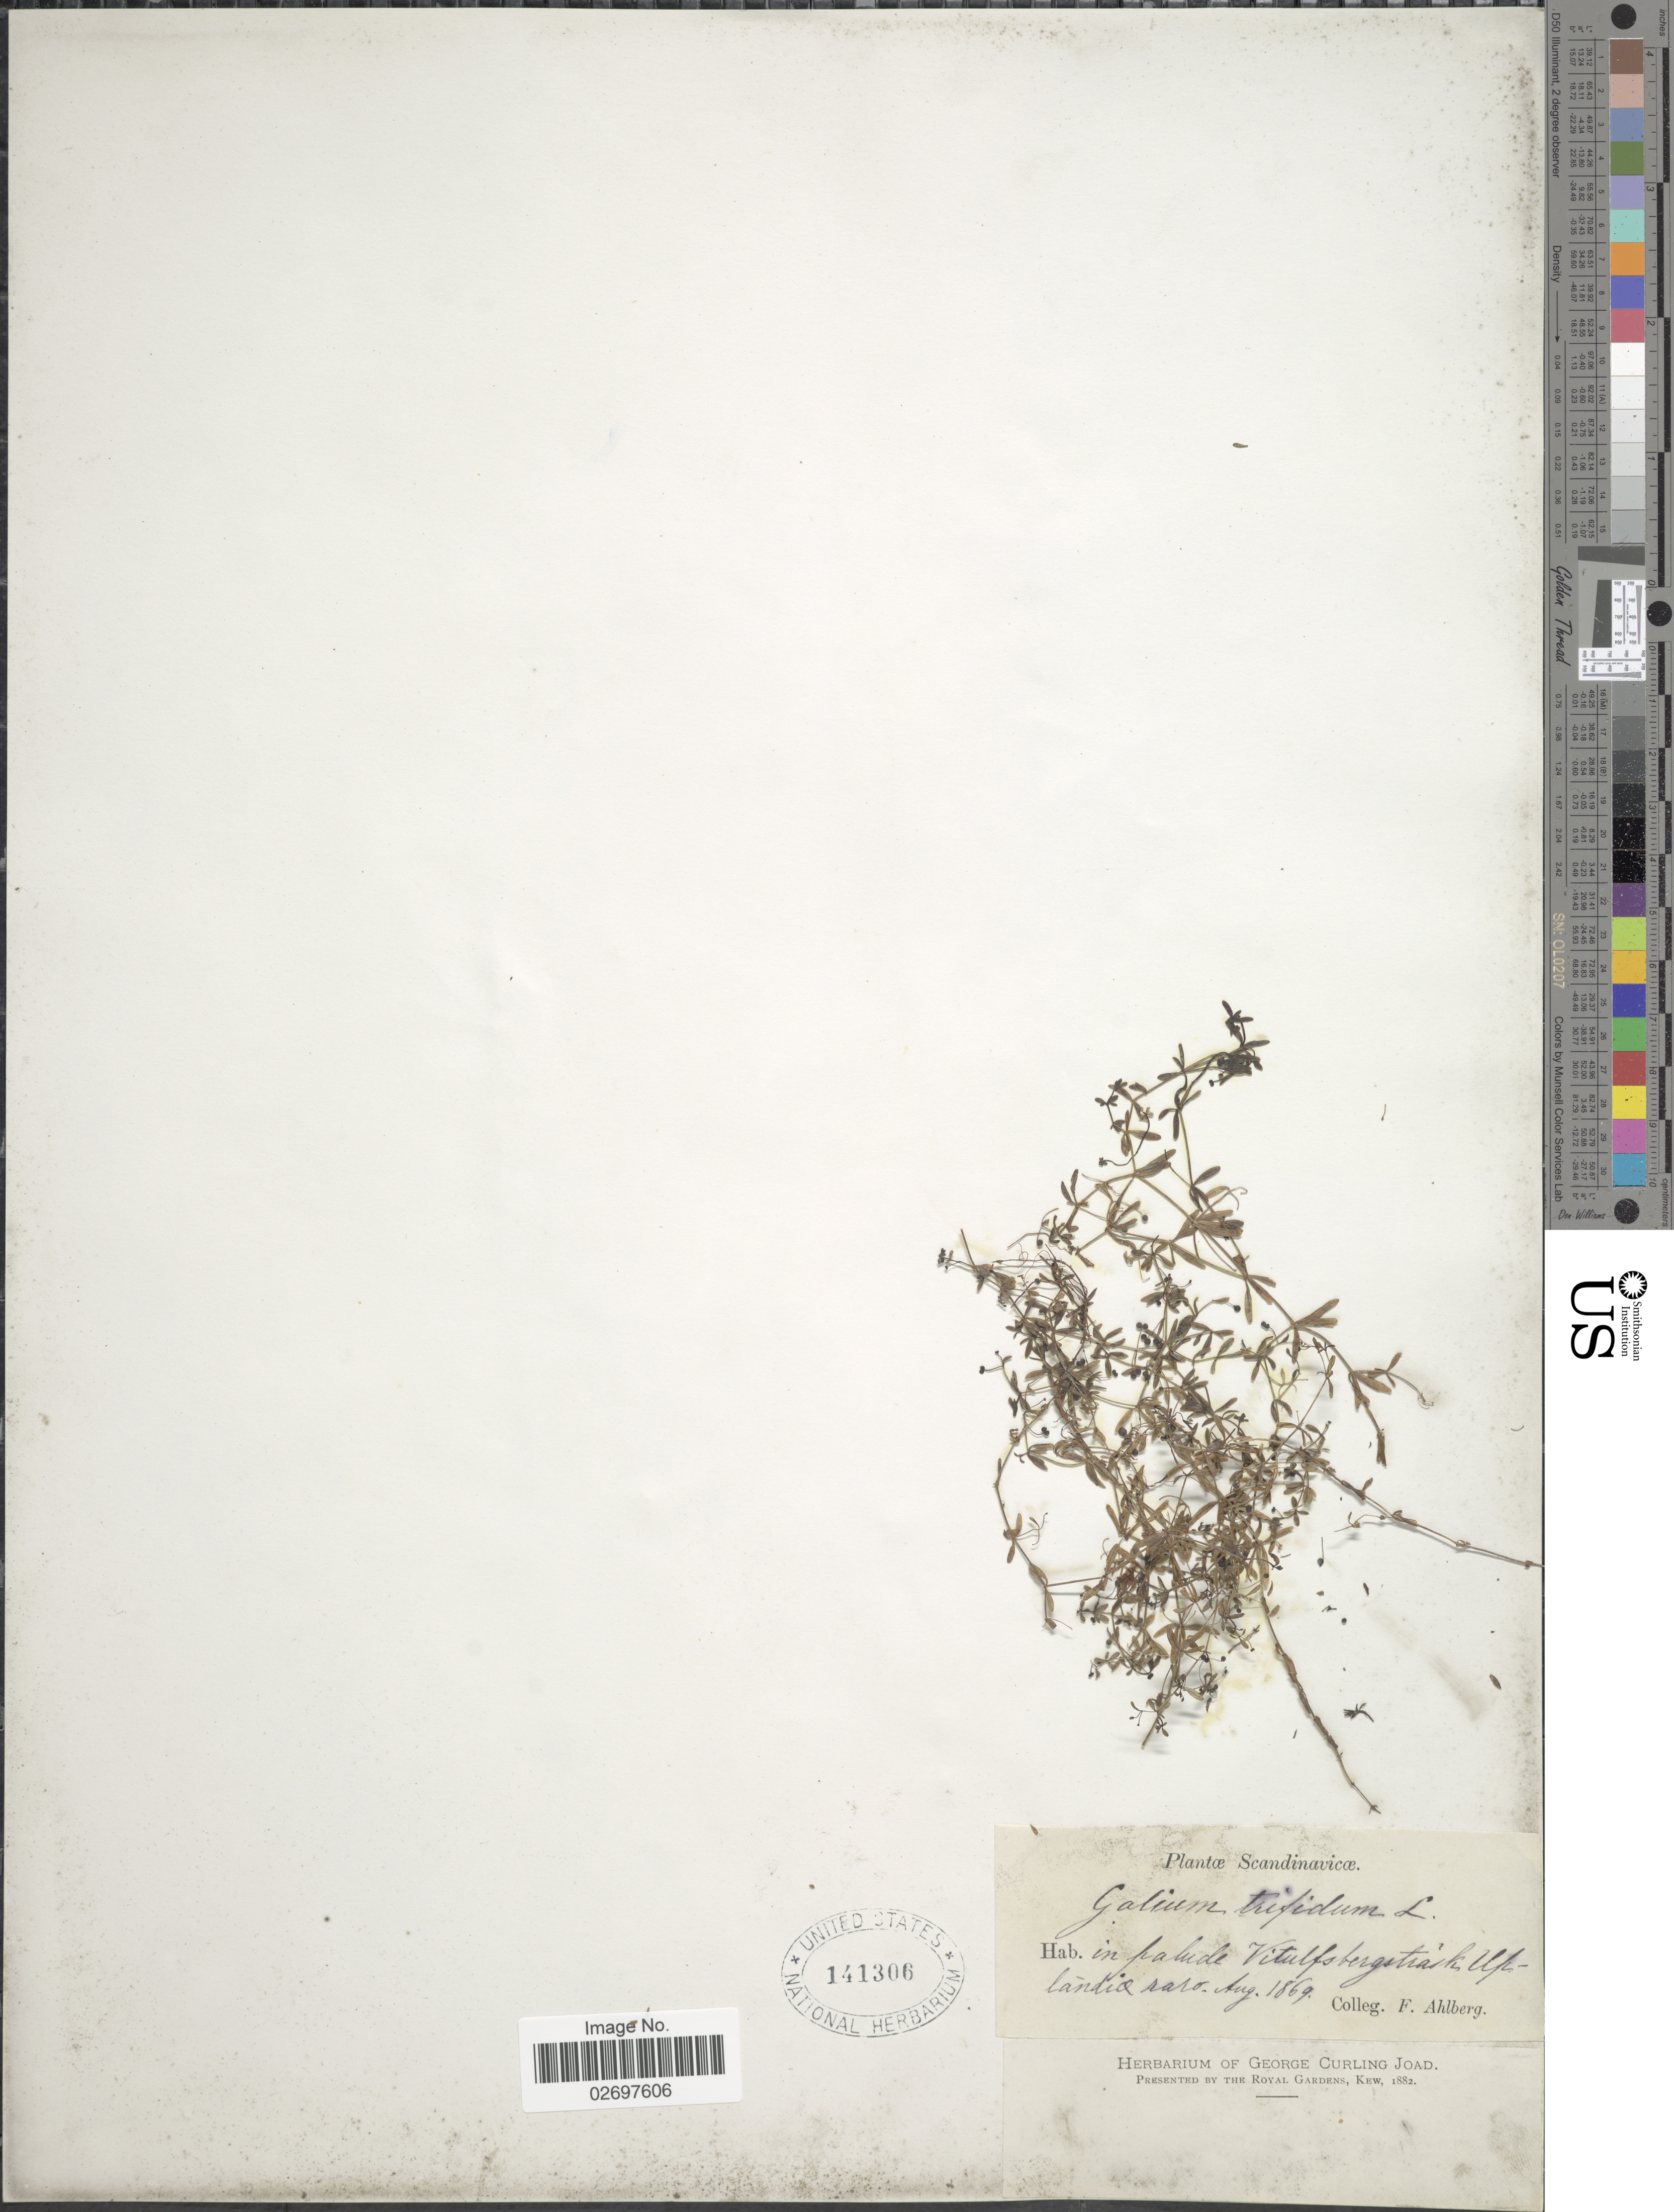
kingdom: Plantae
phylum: Tracheophyta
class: Magnoliopsida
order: Gentianales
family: Rubiaceae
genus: Galium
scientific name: Galium trifidum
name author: L.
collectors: F. Ahlberg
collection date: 1869-08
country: Sweden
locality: Scandinavicae. in palude Vitulfsbergstrask, Uplandia [interpreted]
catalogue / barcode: US 141306